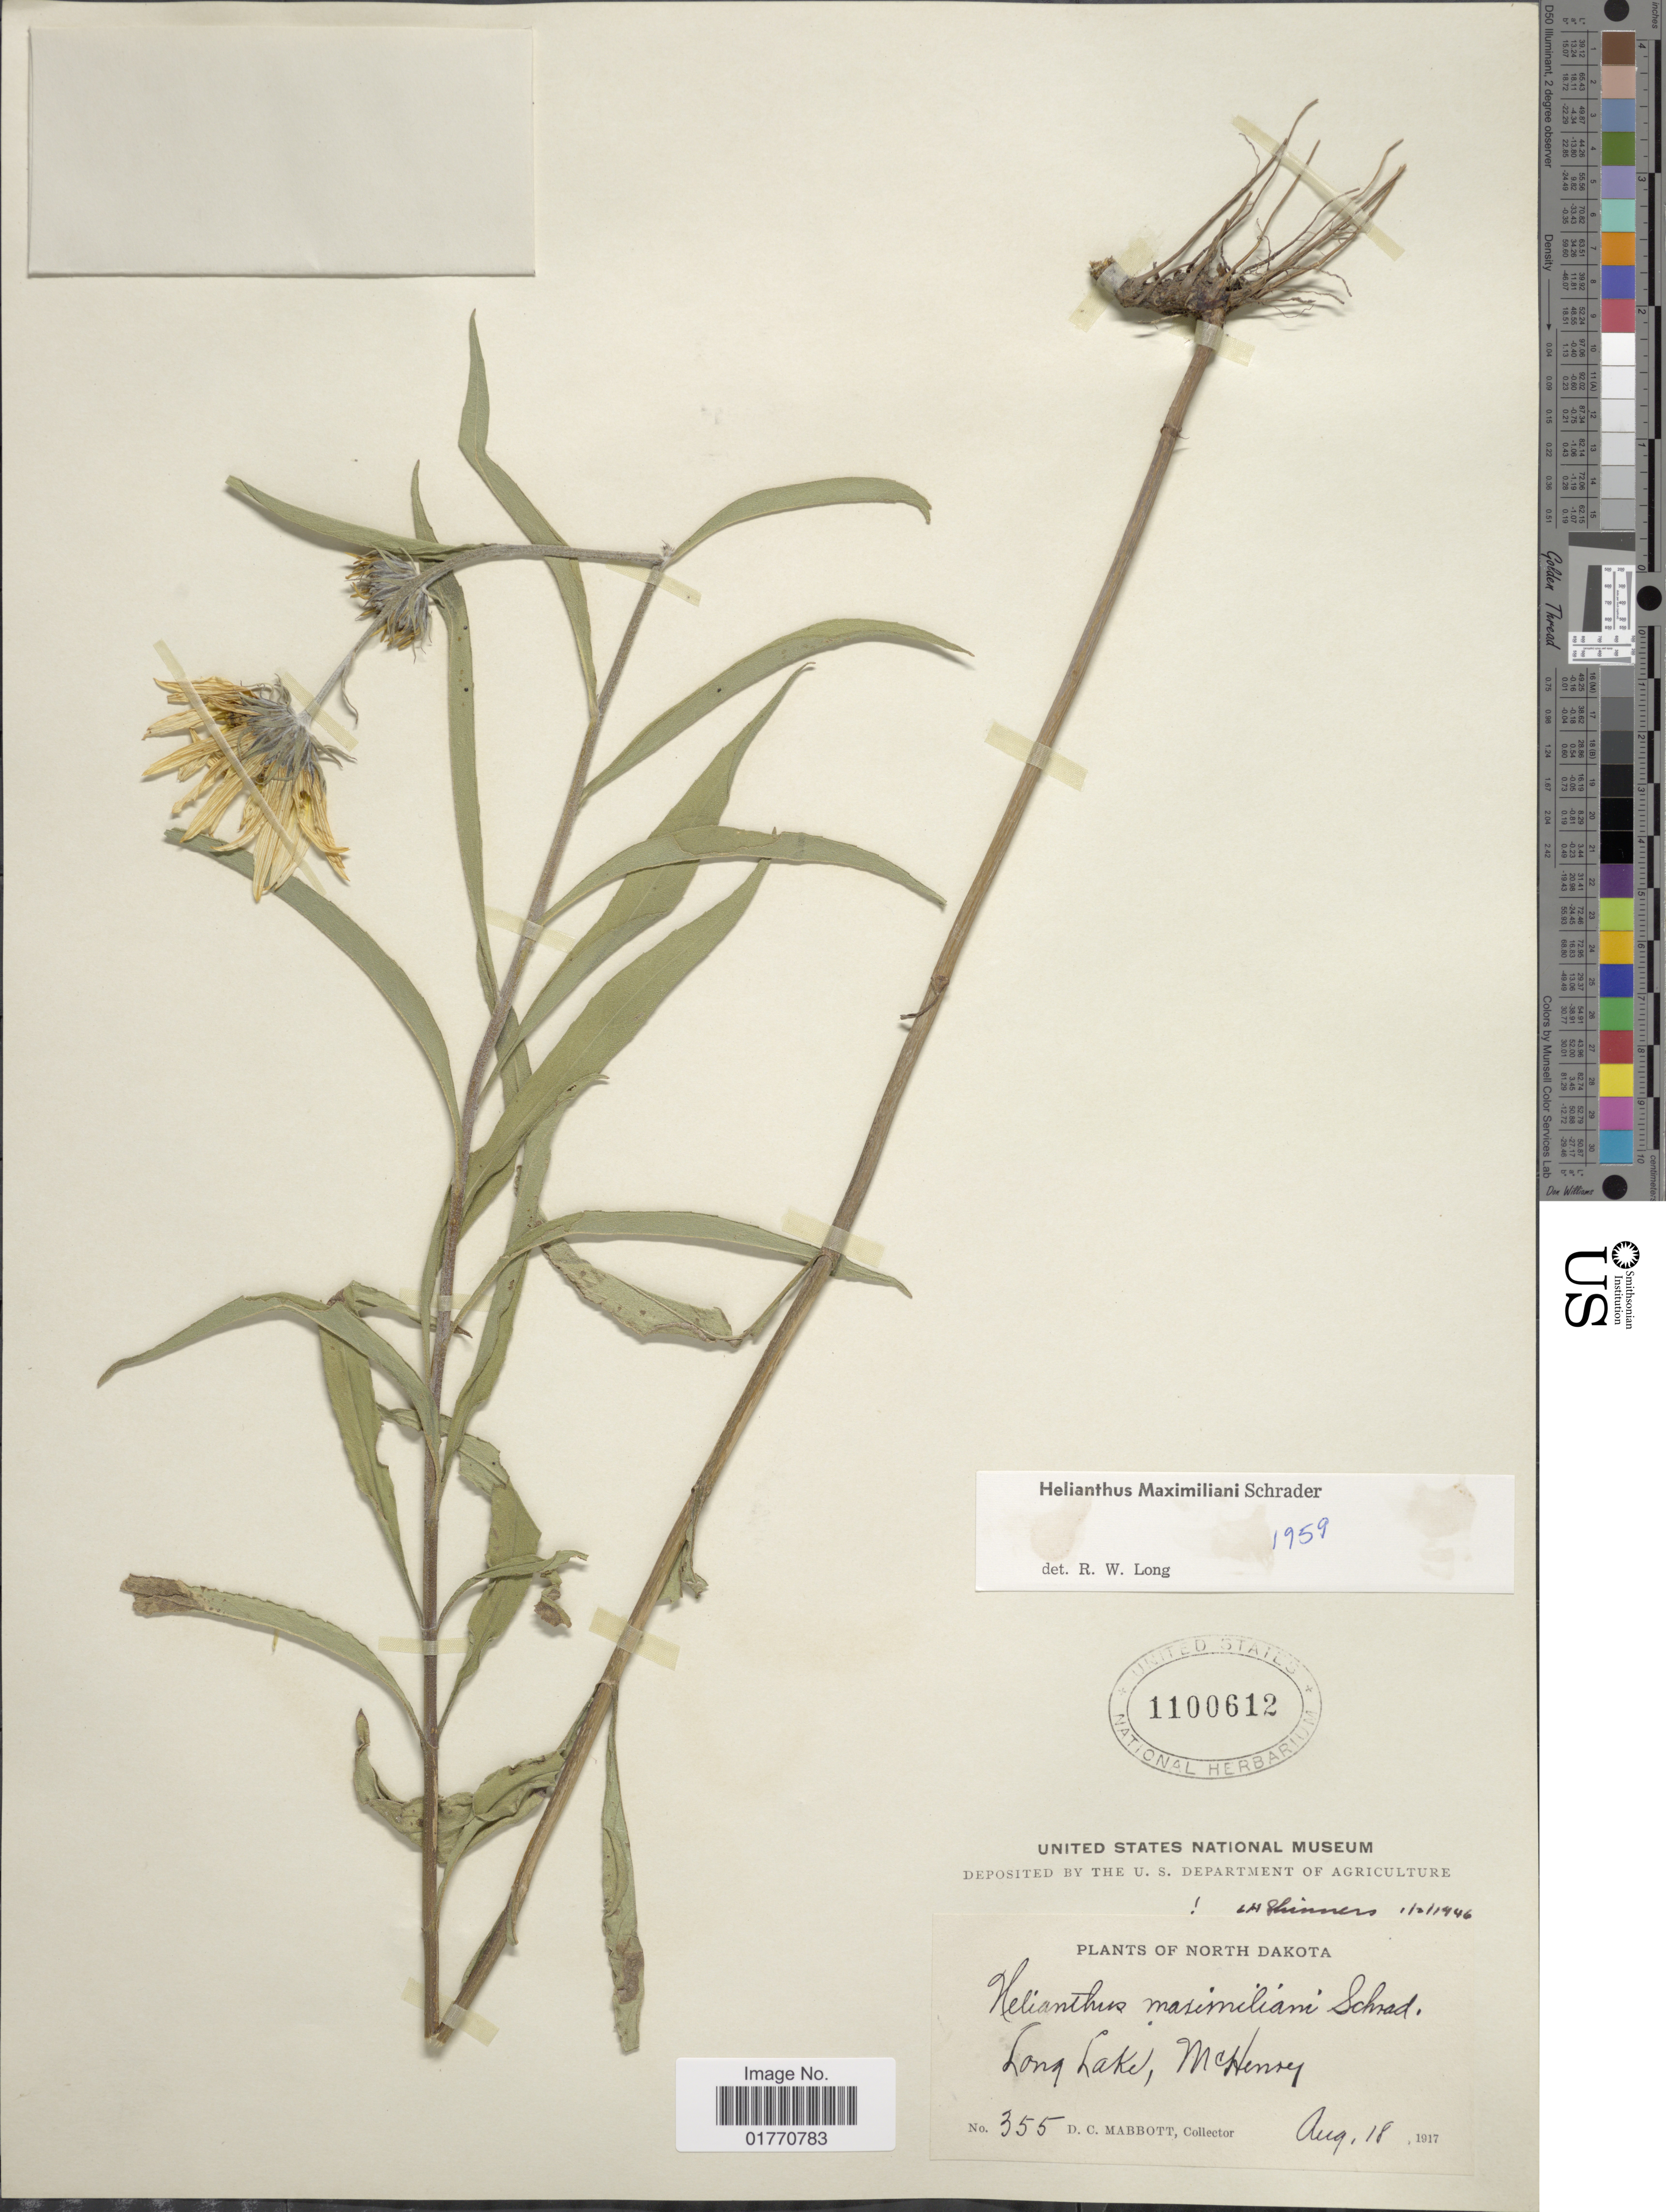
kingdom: Plantae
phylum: Tracheophyta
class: Magnoliopsida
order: Asterales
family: Asteraceae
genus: Helianthus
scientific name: Helianthus maximiliani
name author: Schrad.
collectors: D. Mabbott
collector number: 355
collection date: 1917-08-18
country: United States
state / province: North Dakota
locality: Long Lake, McHenry.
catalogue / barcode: US 1100612